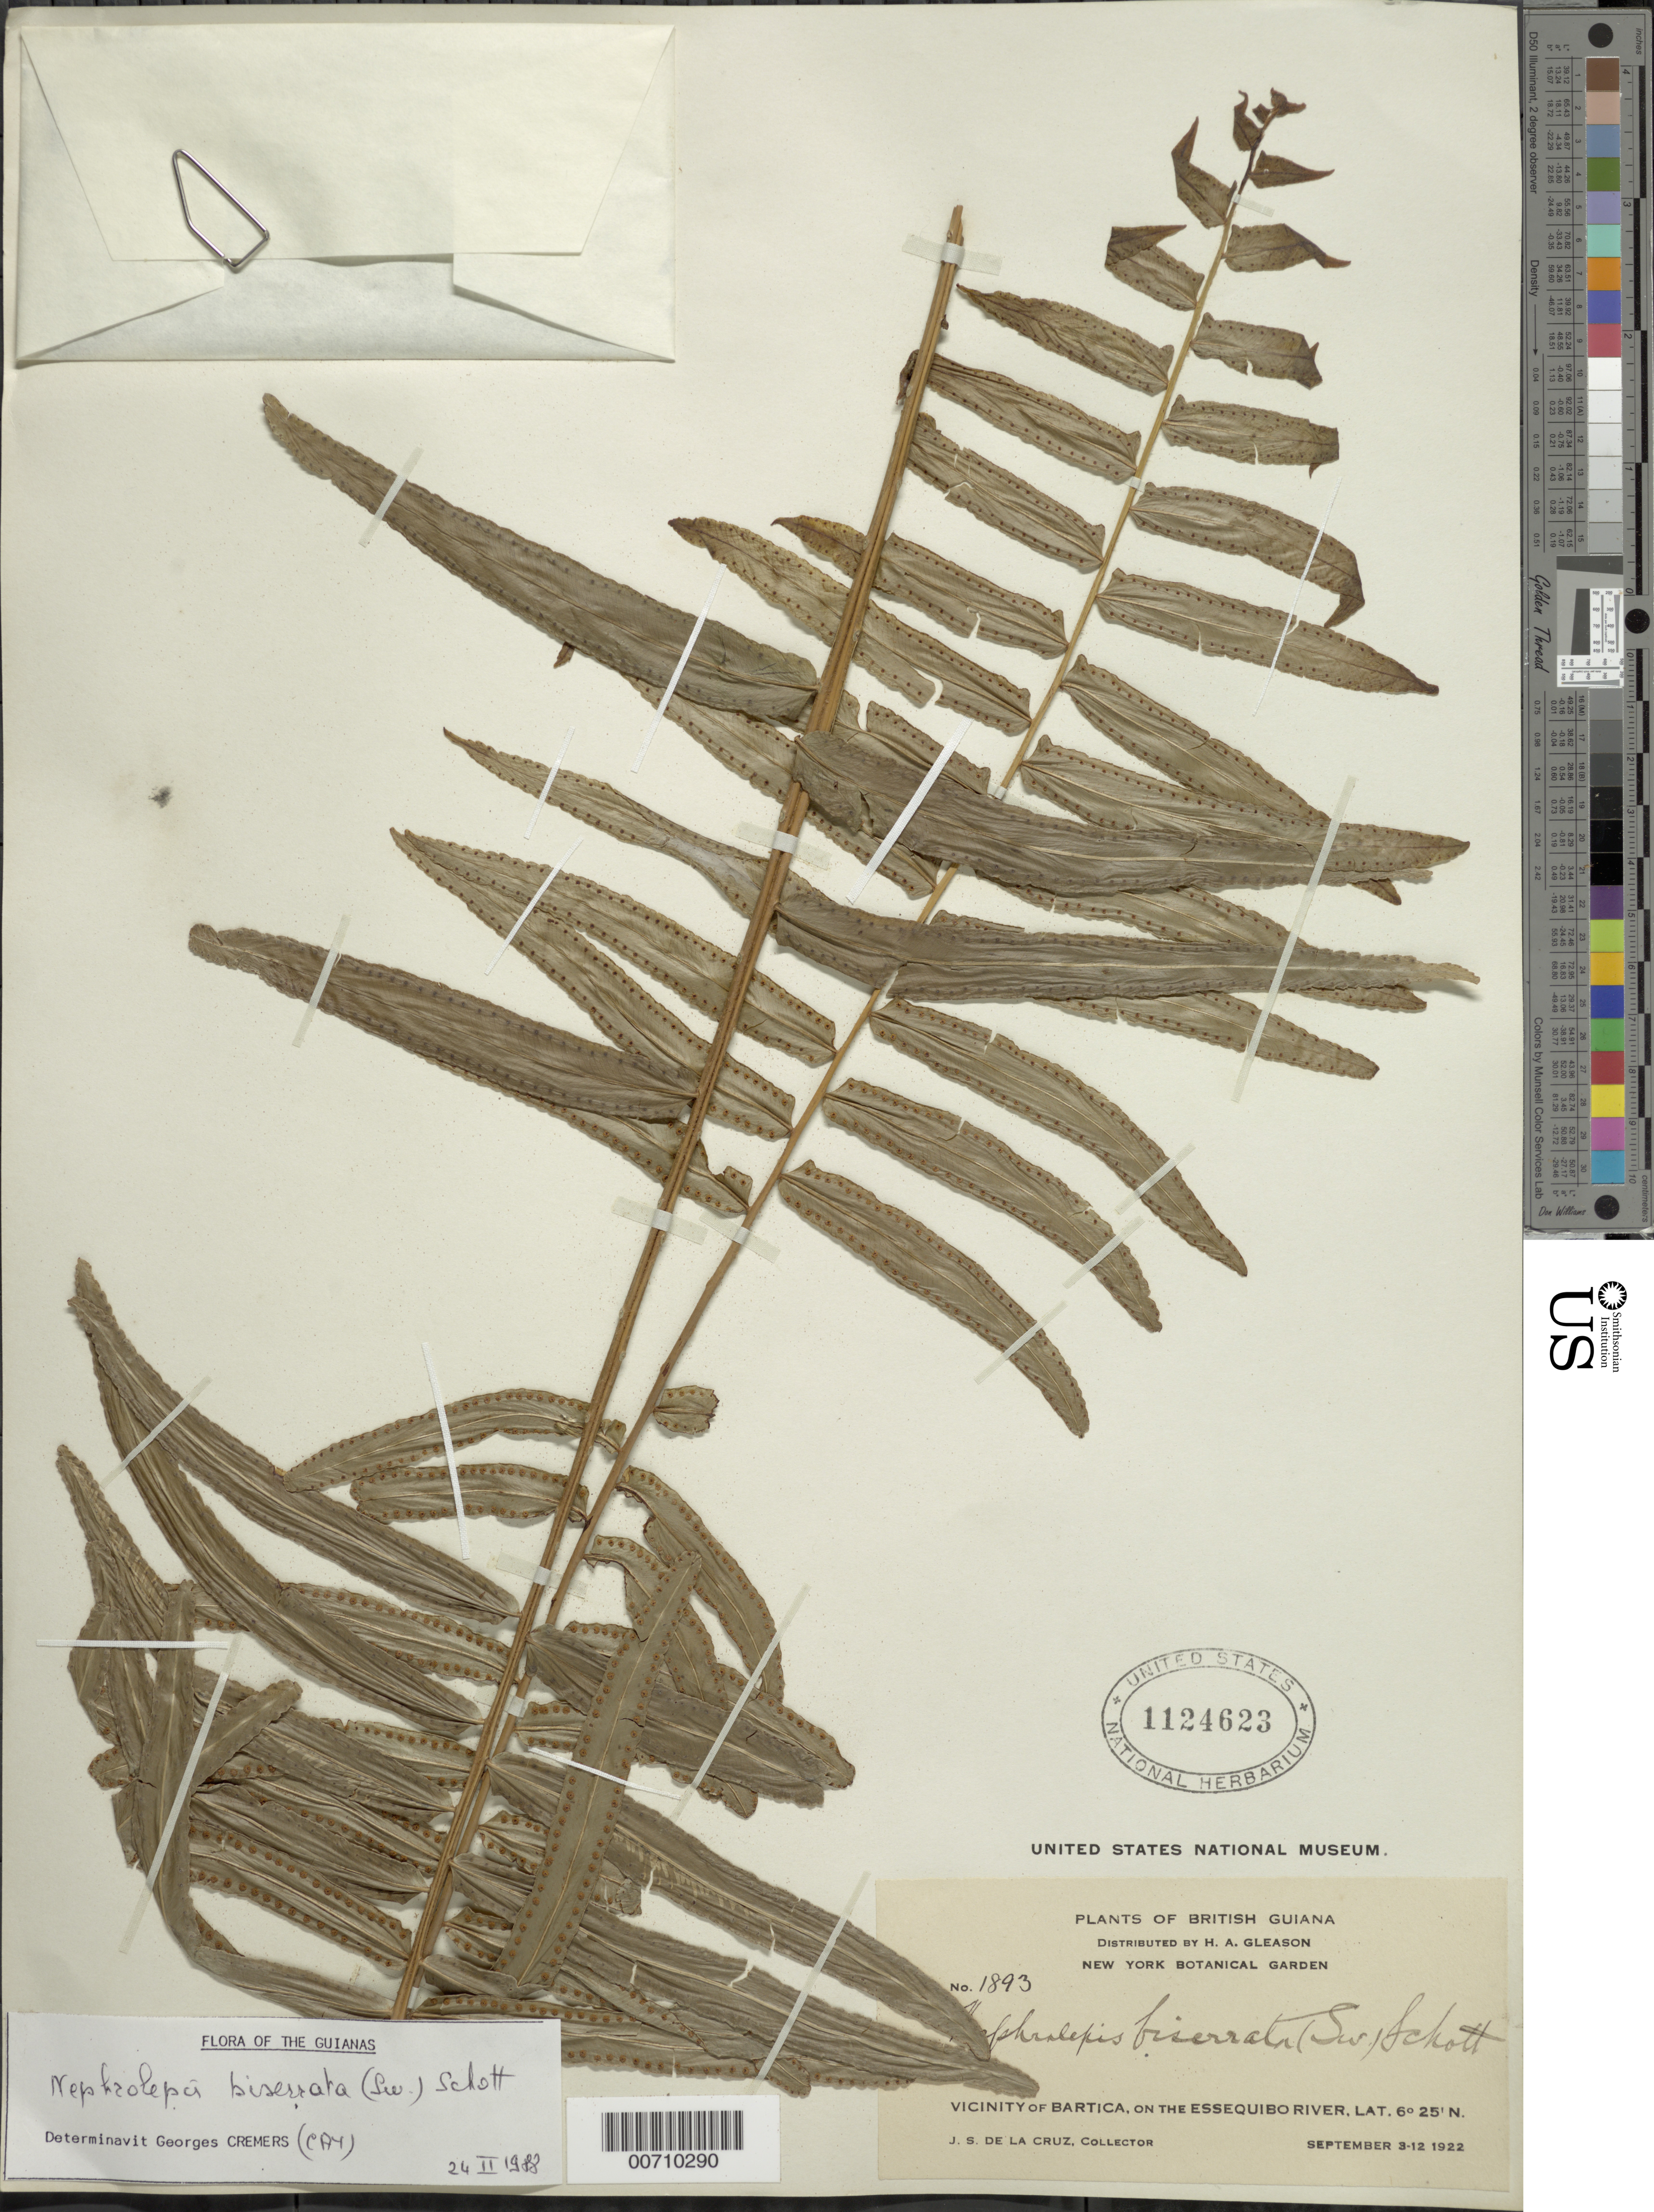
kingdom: Plantae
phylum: Tracheophyta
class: Polypodiopsida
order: Polypodiales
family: Nephrolepidaceae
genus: Nephrolepis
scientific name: Nephrolepis biserrata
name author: (Sw.) Schott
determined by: Cremers, Georges A.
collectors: J. S. de la Cruz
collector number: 1893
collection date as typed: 3-Sep-22 to 12-Sep-22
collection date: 1922-09-03/1922-09-12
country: Guyana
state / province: Cuyuni-Mazaruni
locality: Bartica, vic., on the Essequibo River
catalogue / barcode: US 1124623